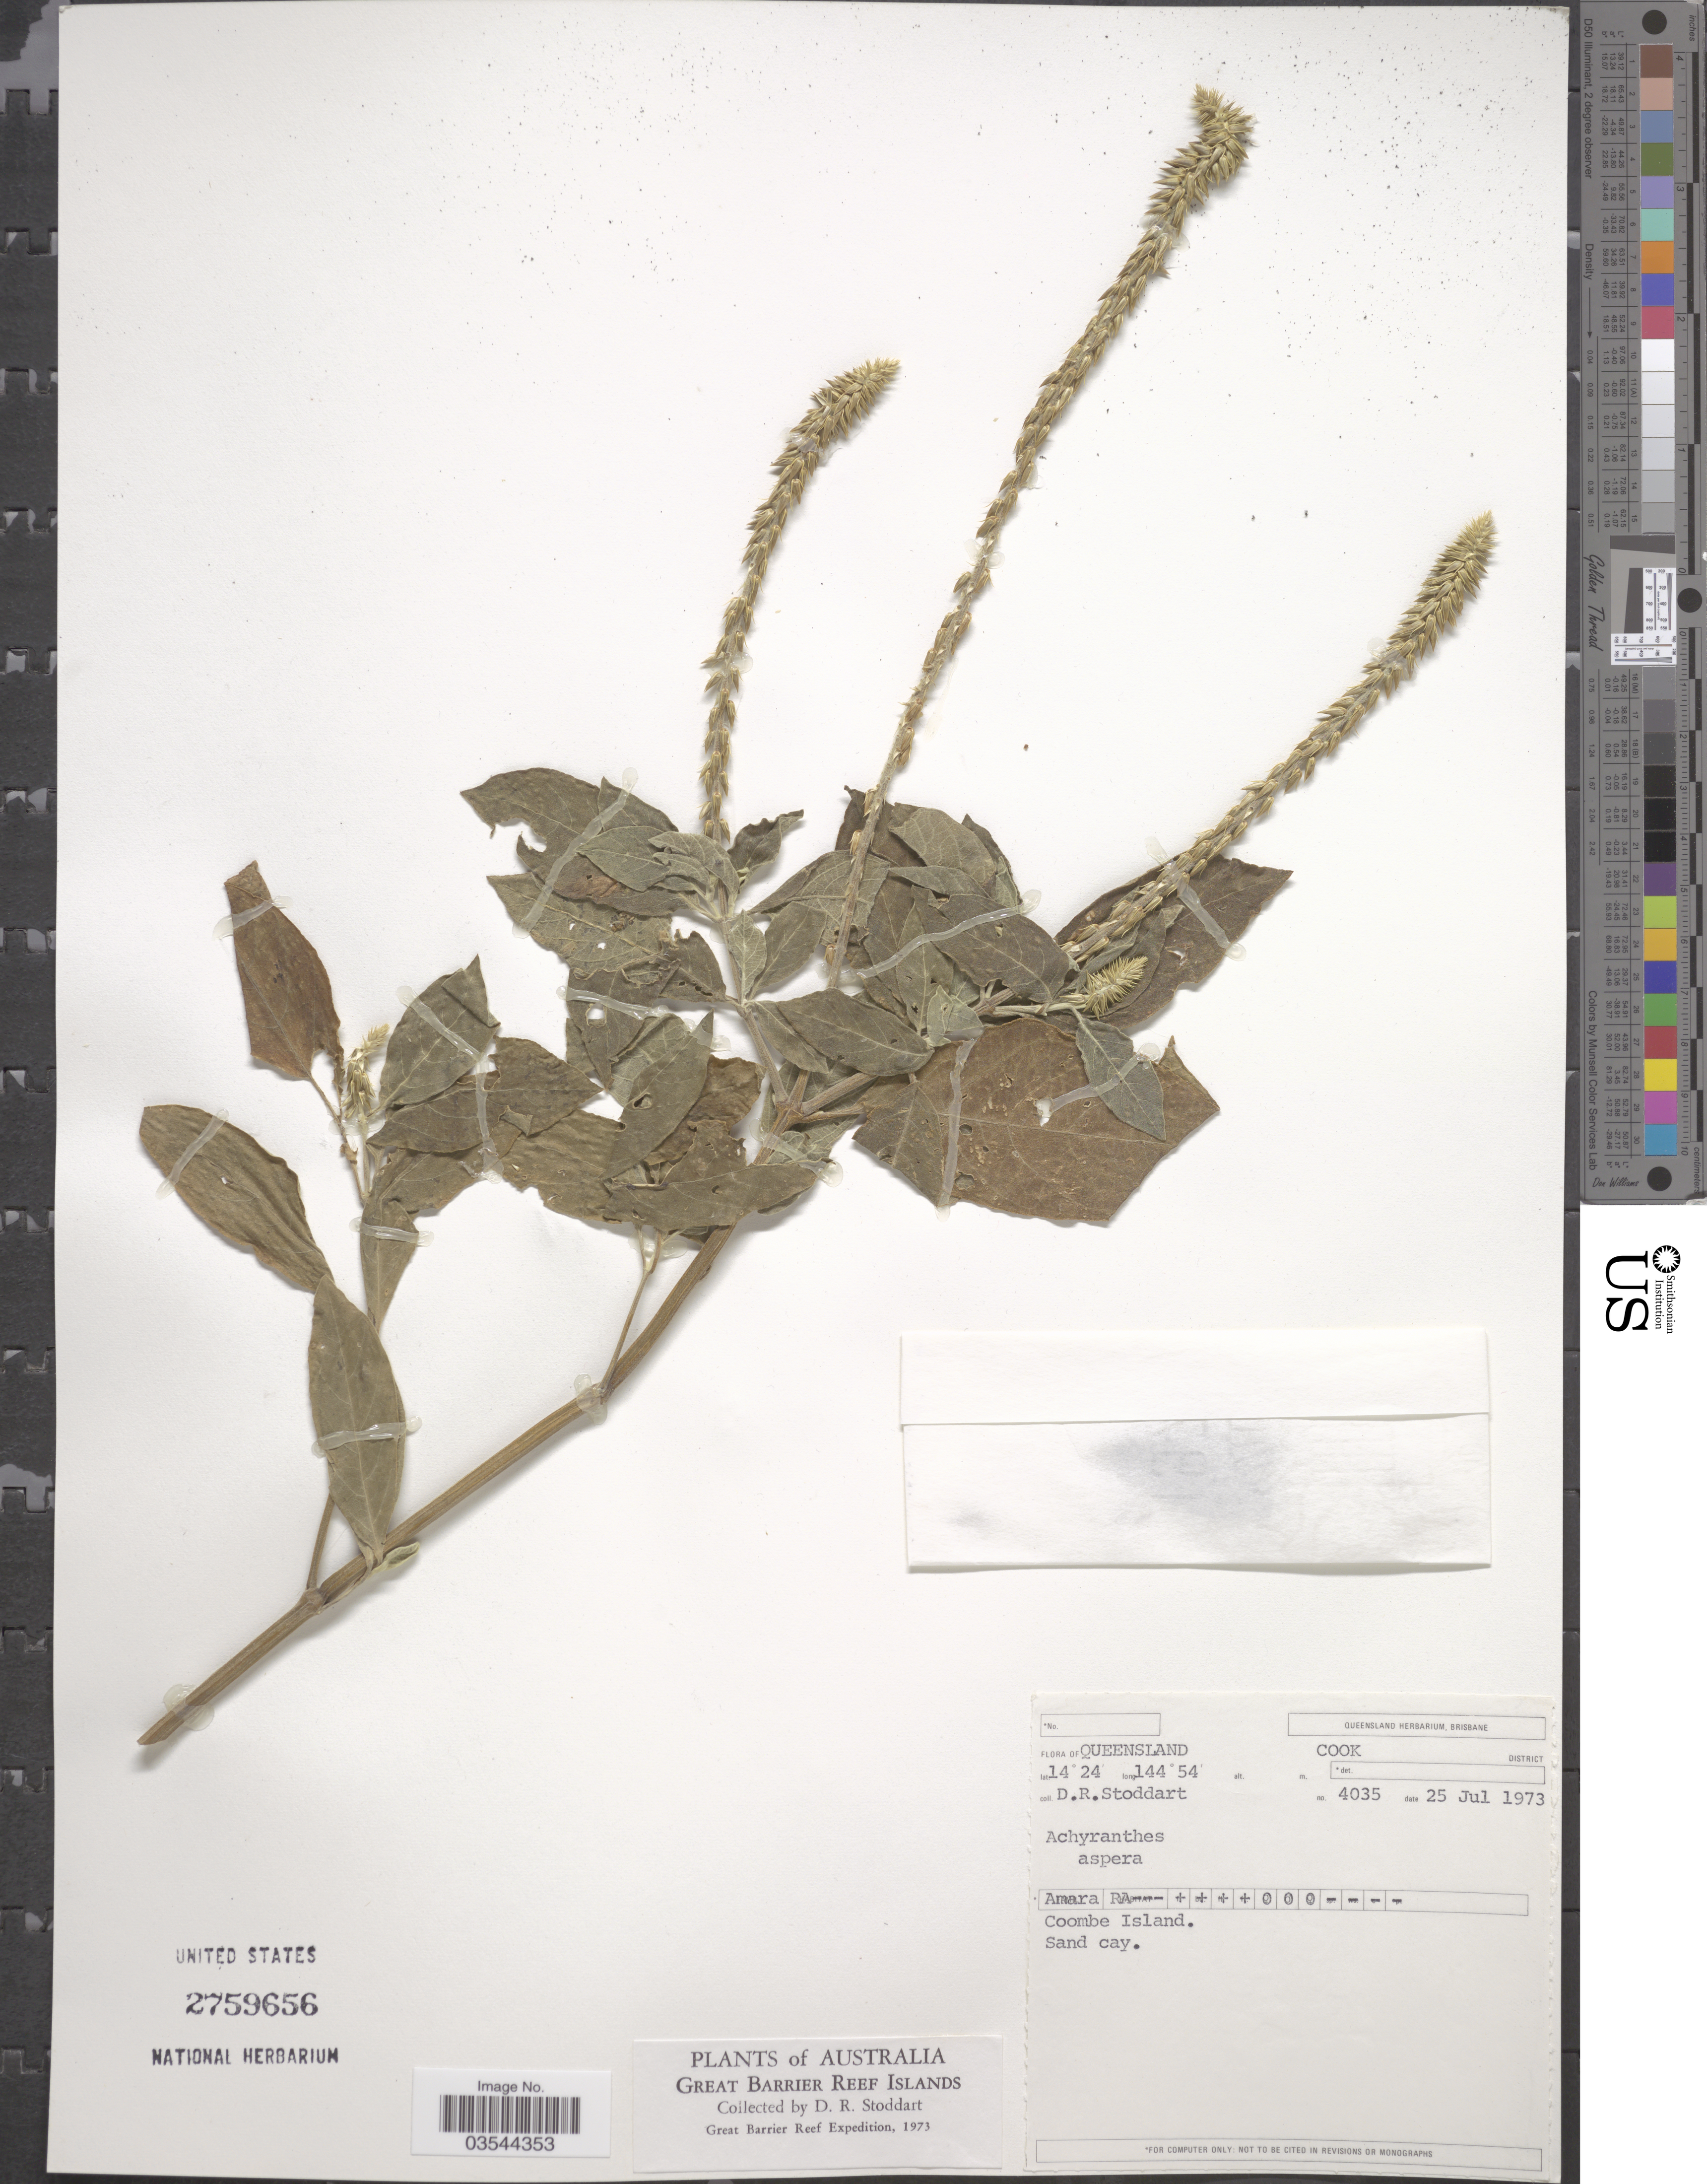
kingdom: Plantae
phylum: Tracheophyta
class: Magnoliopsida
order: Caryophyllales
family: Amaranthaceae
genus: Achyranthes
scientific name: Achyranthes aspera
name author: L.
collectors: D. R. Stoddart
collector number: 4035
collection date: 1973-07-25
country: Australia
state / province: Queensland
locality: Cook District. Coombe Island. Sand cay. Great Barrier Reef Islands.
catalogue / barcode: US 2759656